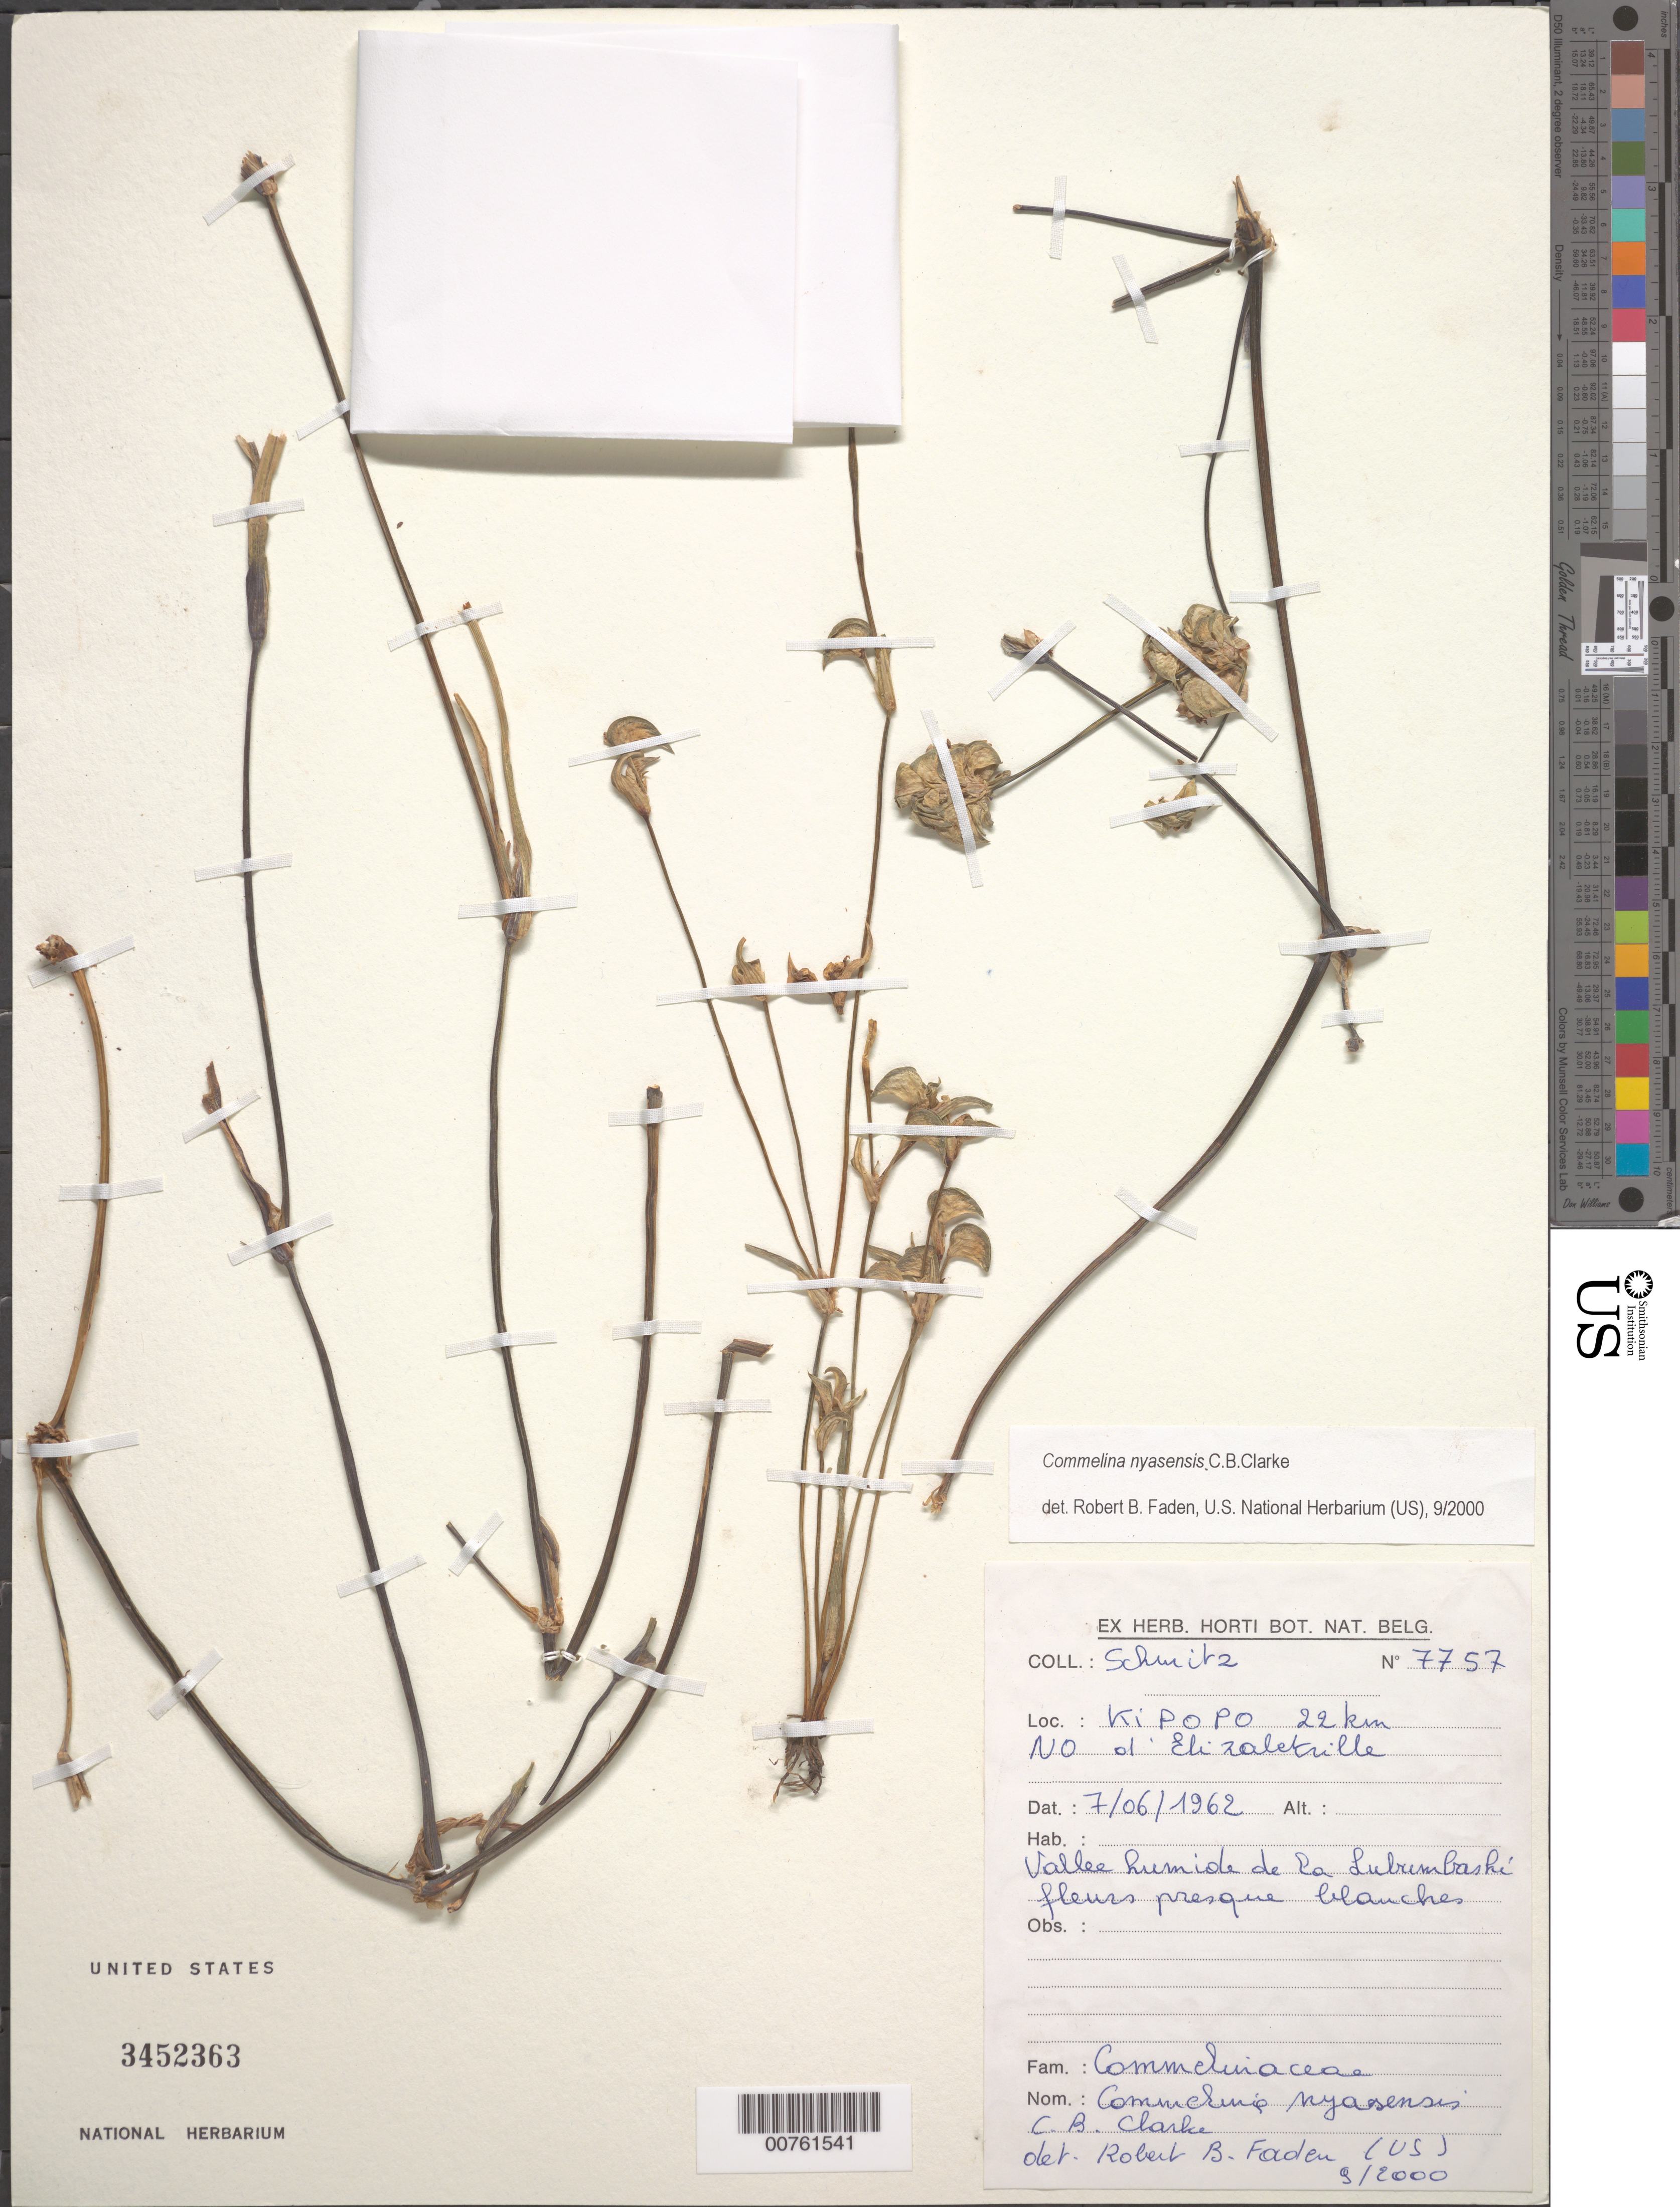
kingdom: Plantae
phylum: Tracheophyta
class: Liliopsida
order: Commelinales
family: Commelinaceae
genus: Commelina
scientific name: Commelina nyasensis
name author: C.B. Clarke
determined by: Faden, Robert B., (US), Smithsonian Institution - National Museum of Natural History (UNITED STATES)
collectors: -. Schmitz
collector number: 7757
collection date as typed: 07 Jun 1962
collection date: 1962-06-07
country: Congo, Democratic Republic of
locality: Ki Po Po 22 km N of Elizabethville.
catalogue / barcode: US 3452363